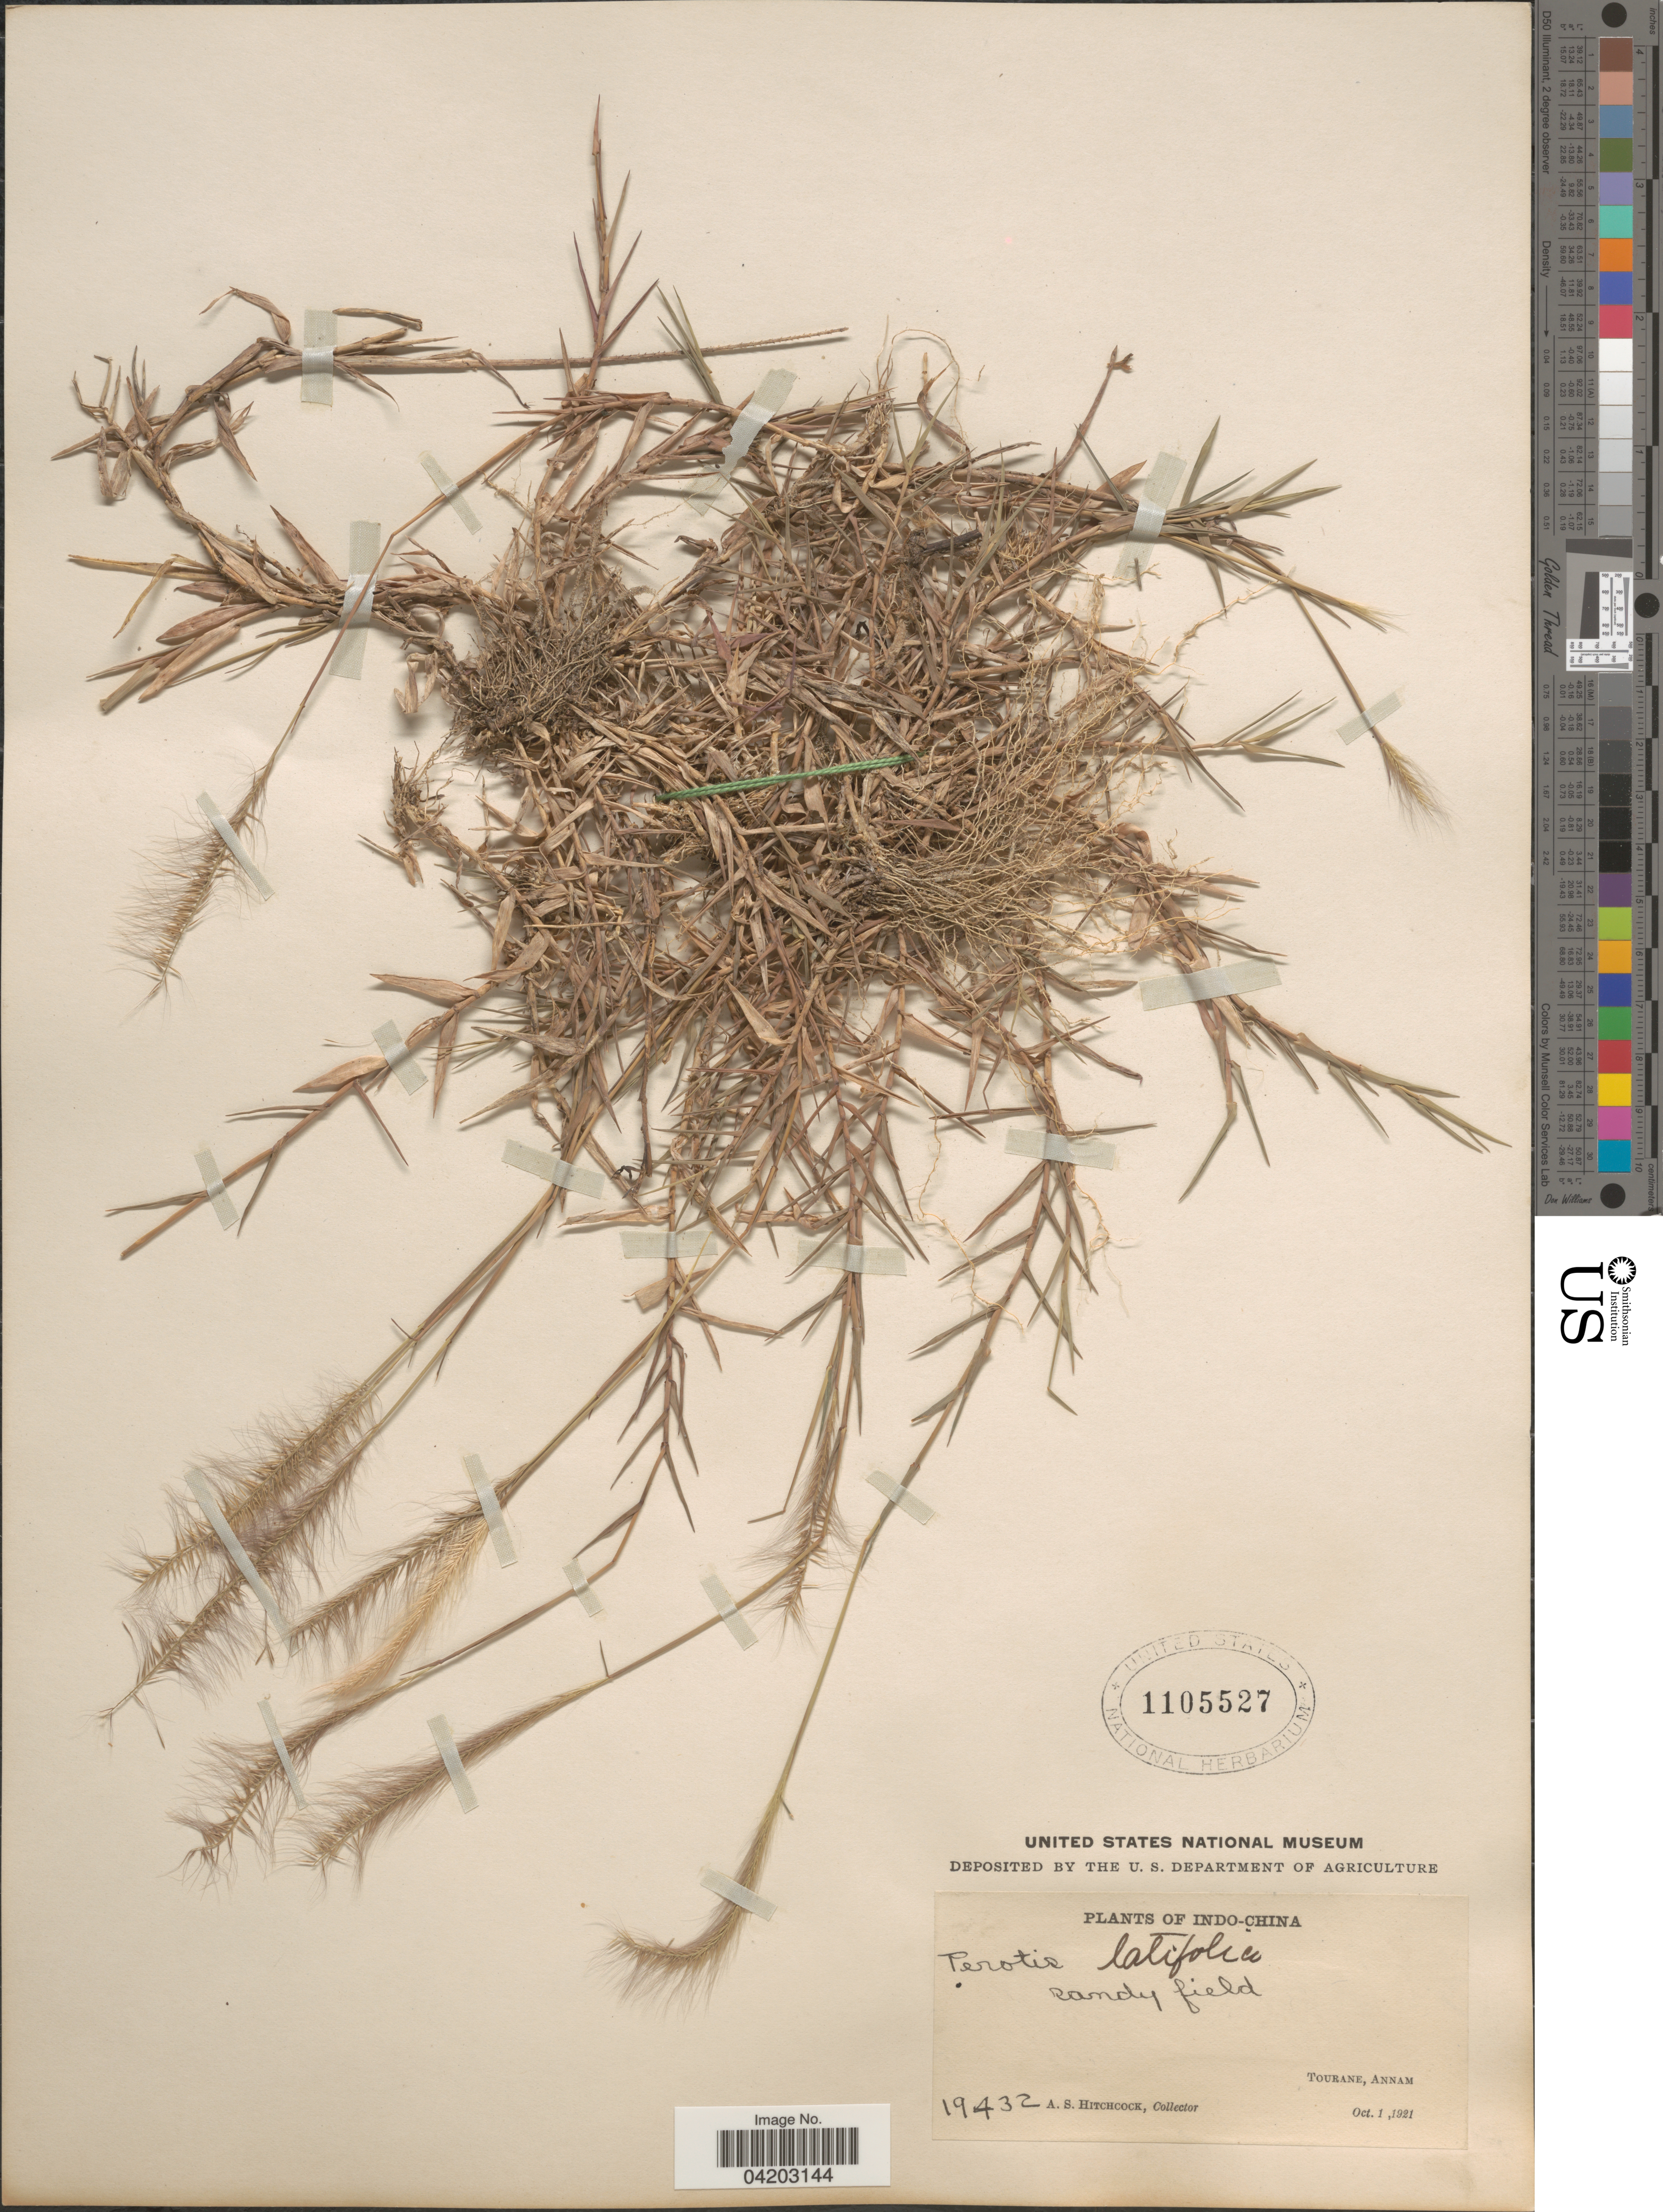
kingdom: Plantae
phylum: Tracheophyta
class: Liliopsida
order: Poales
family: Poaceae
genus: Perotis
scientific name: Perotis indica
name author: (L.) Kuntze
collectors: A. S. Hitchcock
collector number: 19432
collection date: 1921-10-01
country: Vietnam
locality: Indo-China. Tourane, Annam.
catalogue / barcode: US 1105527